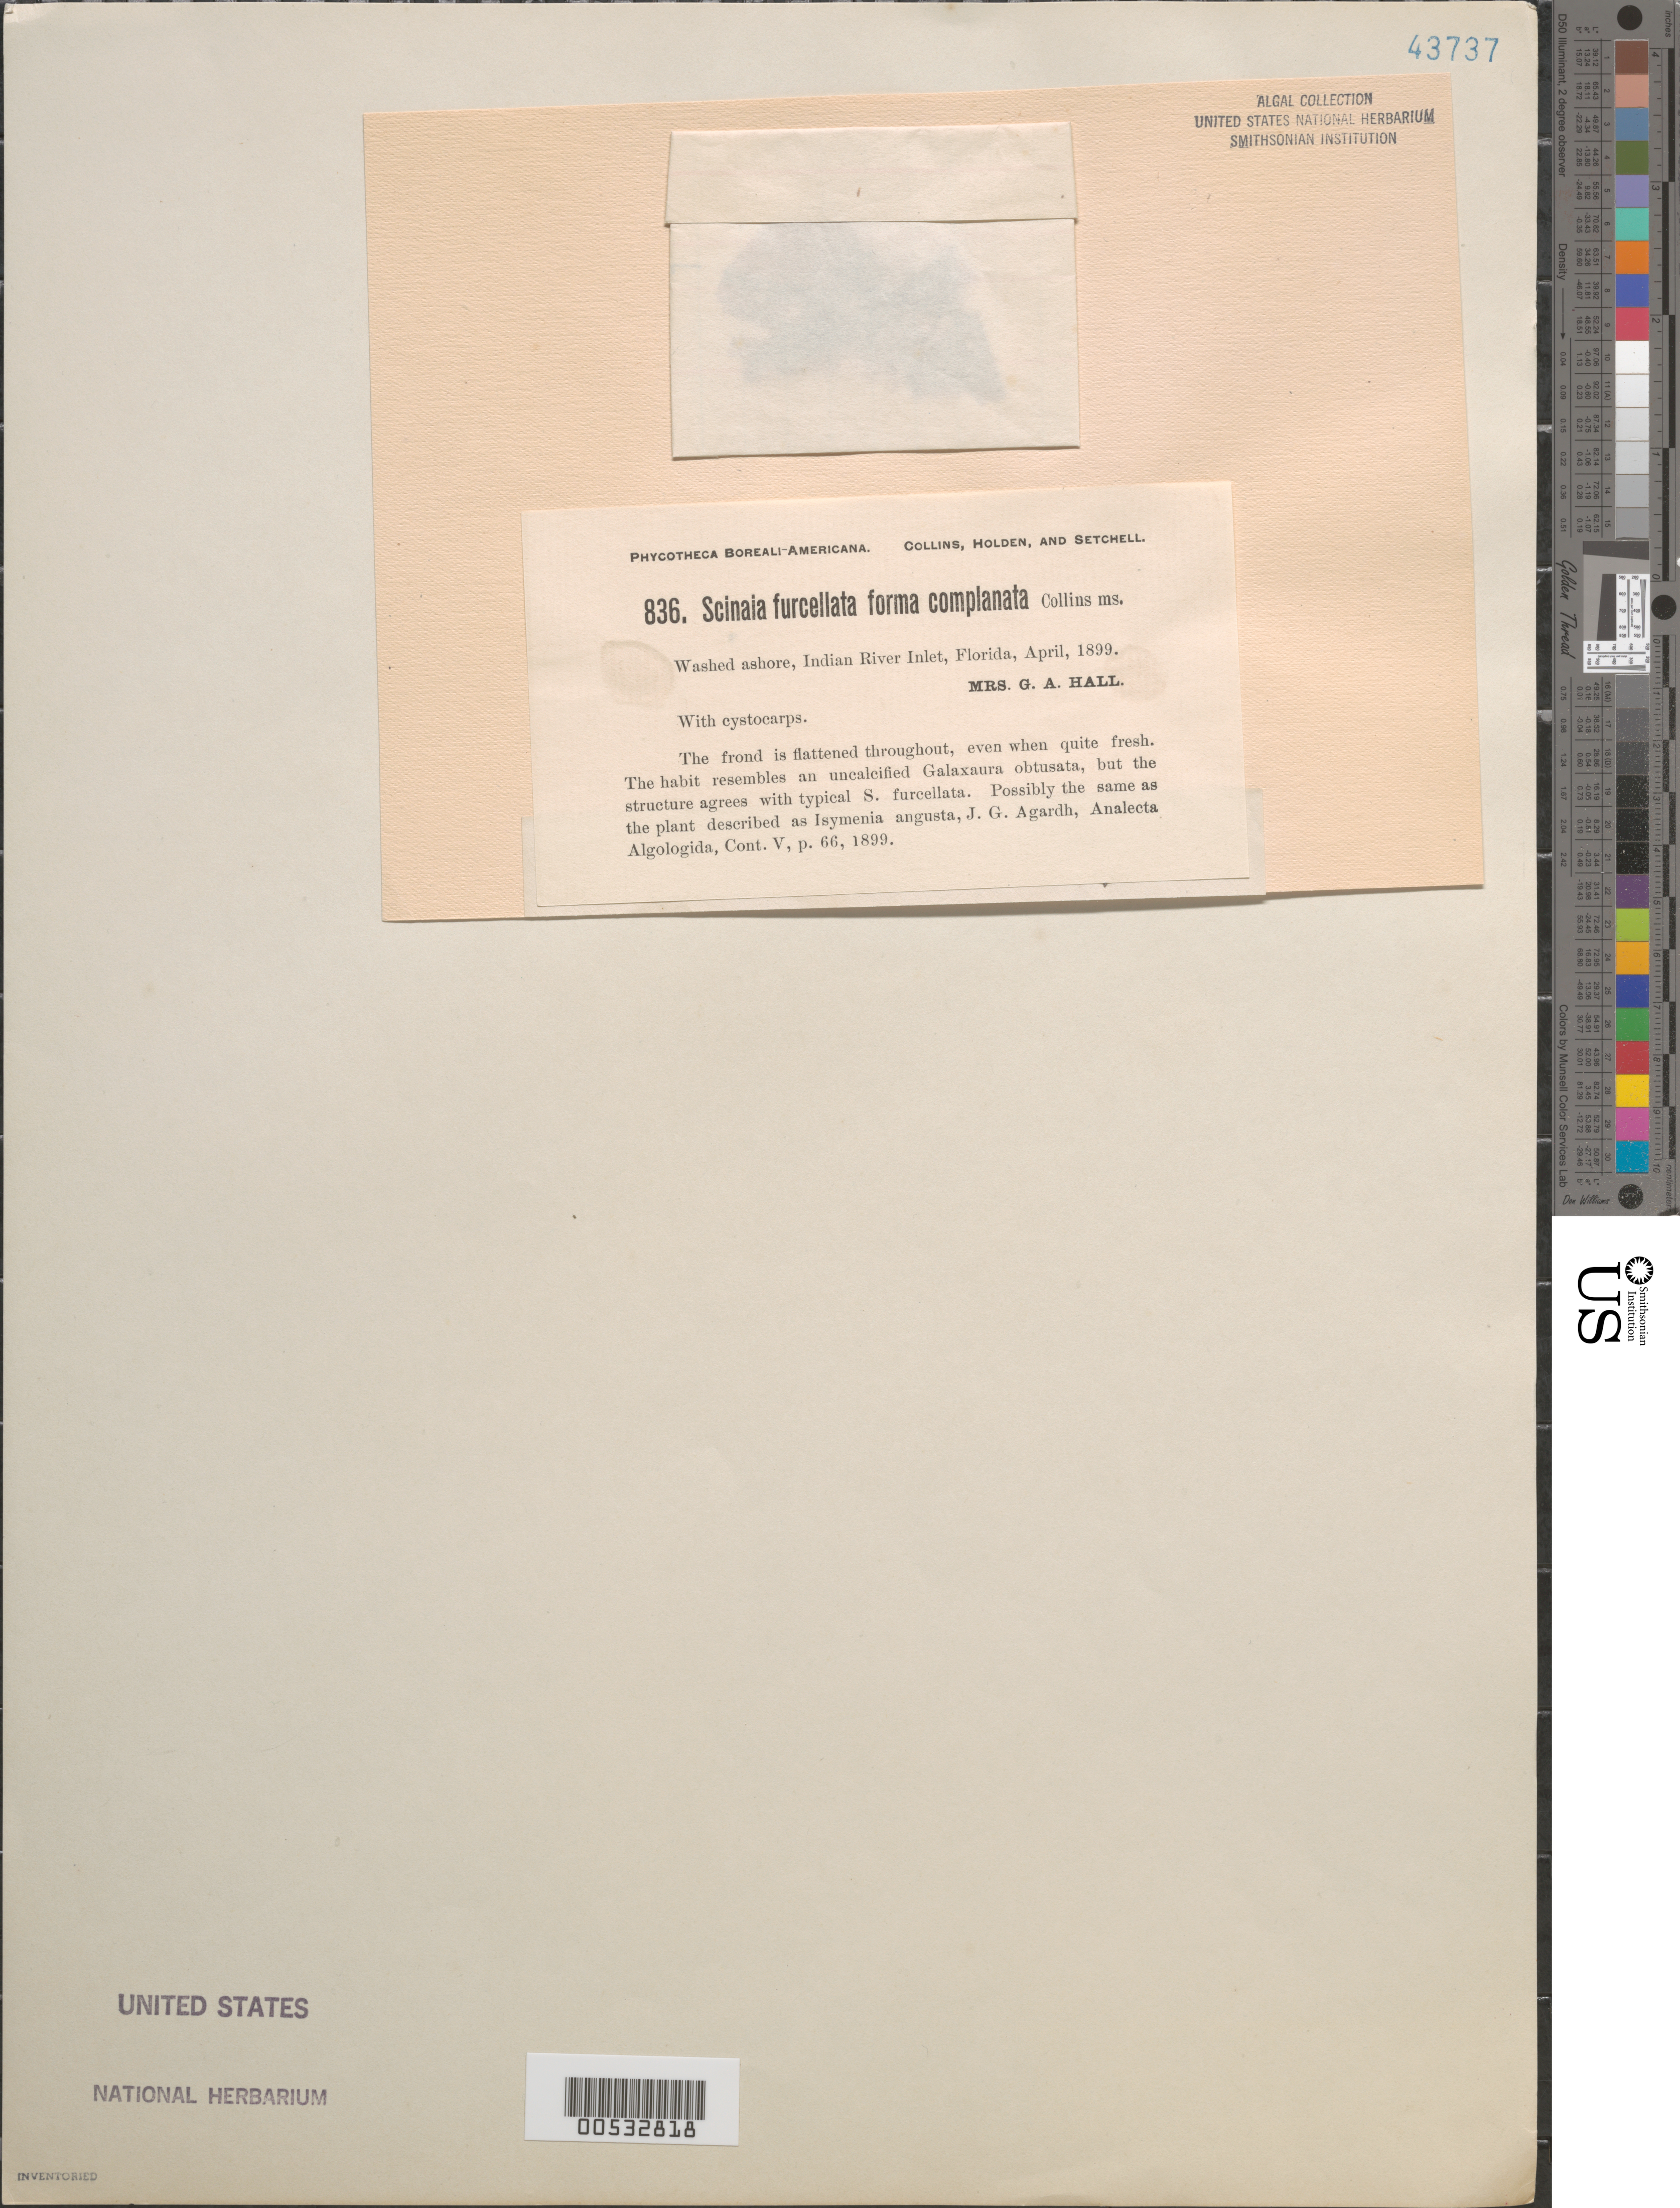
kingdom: Plantae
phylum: Rhodophyta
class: Florideophyceae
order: Nemaliales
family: Scinaiaceae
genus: Scinaia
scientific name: Scinaia furcellata f. complanata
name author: Collins in Collins et al.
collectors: Mrs. Hall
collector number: PB-A 836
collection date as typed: Apr 1899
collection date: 1899-04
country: United States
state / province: Florida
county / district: Saint Lucie County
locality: Indian River Inlet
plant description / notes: Collins, Holden & Setchell, Phycotheca Boreali-Americana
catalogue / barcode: US 43737